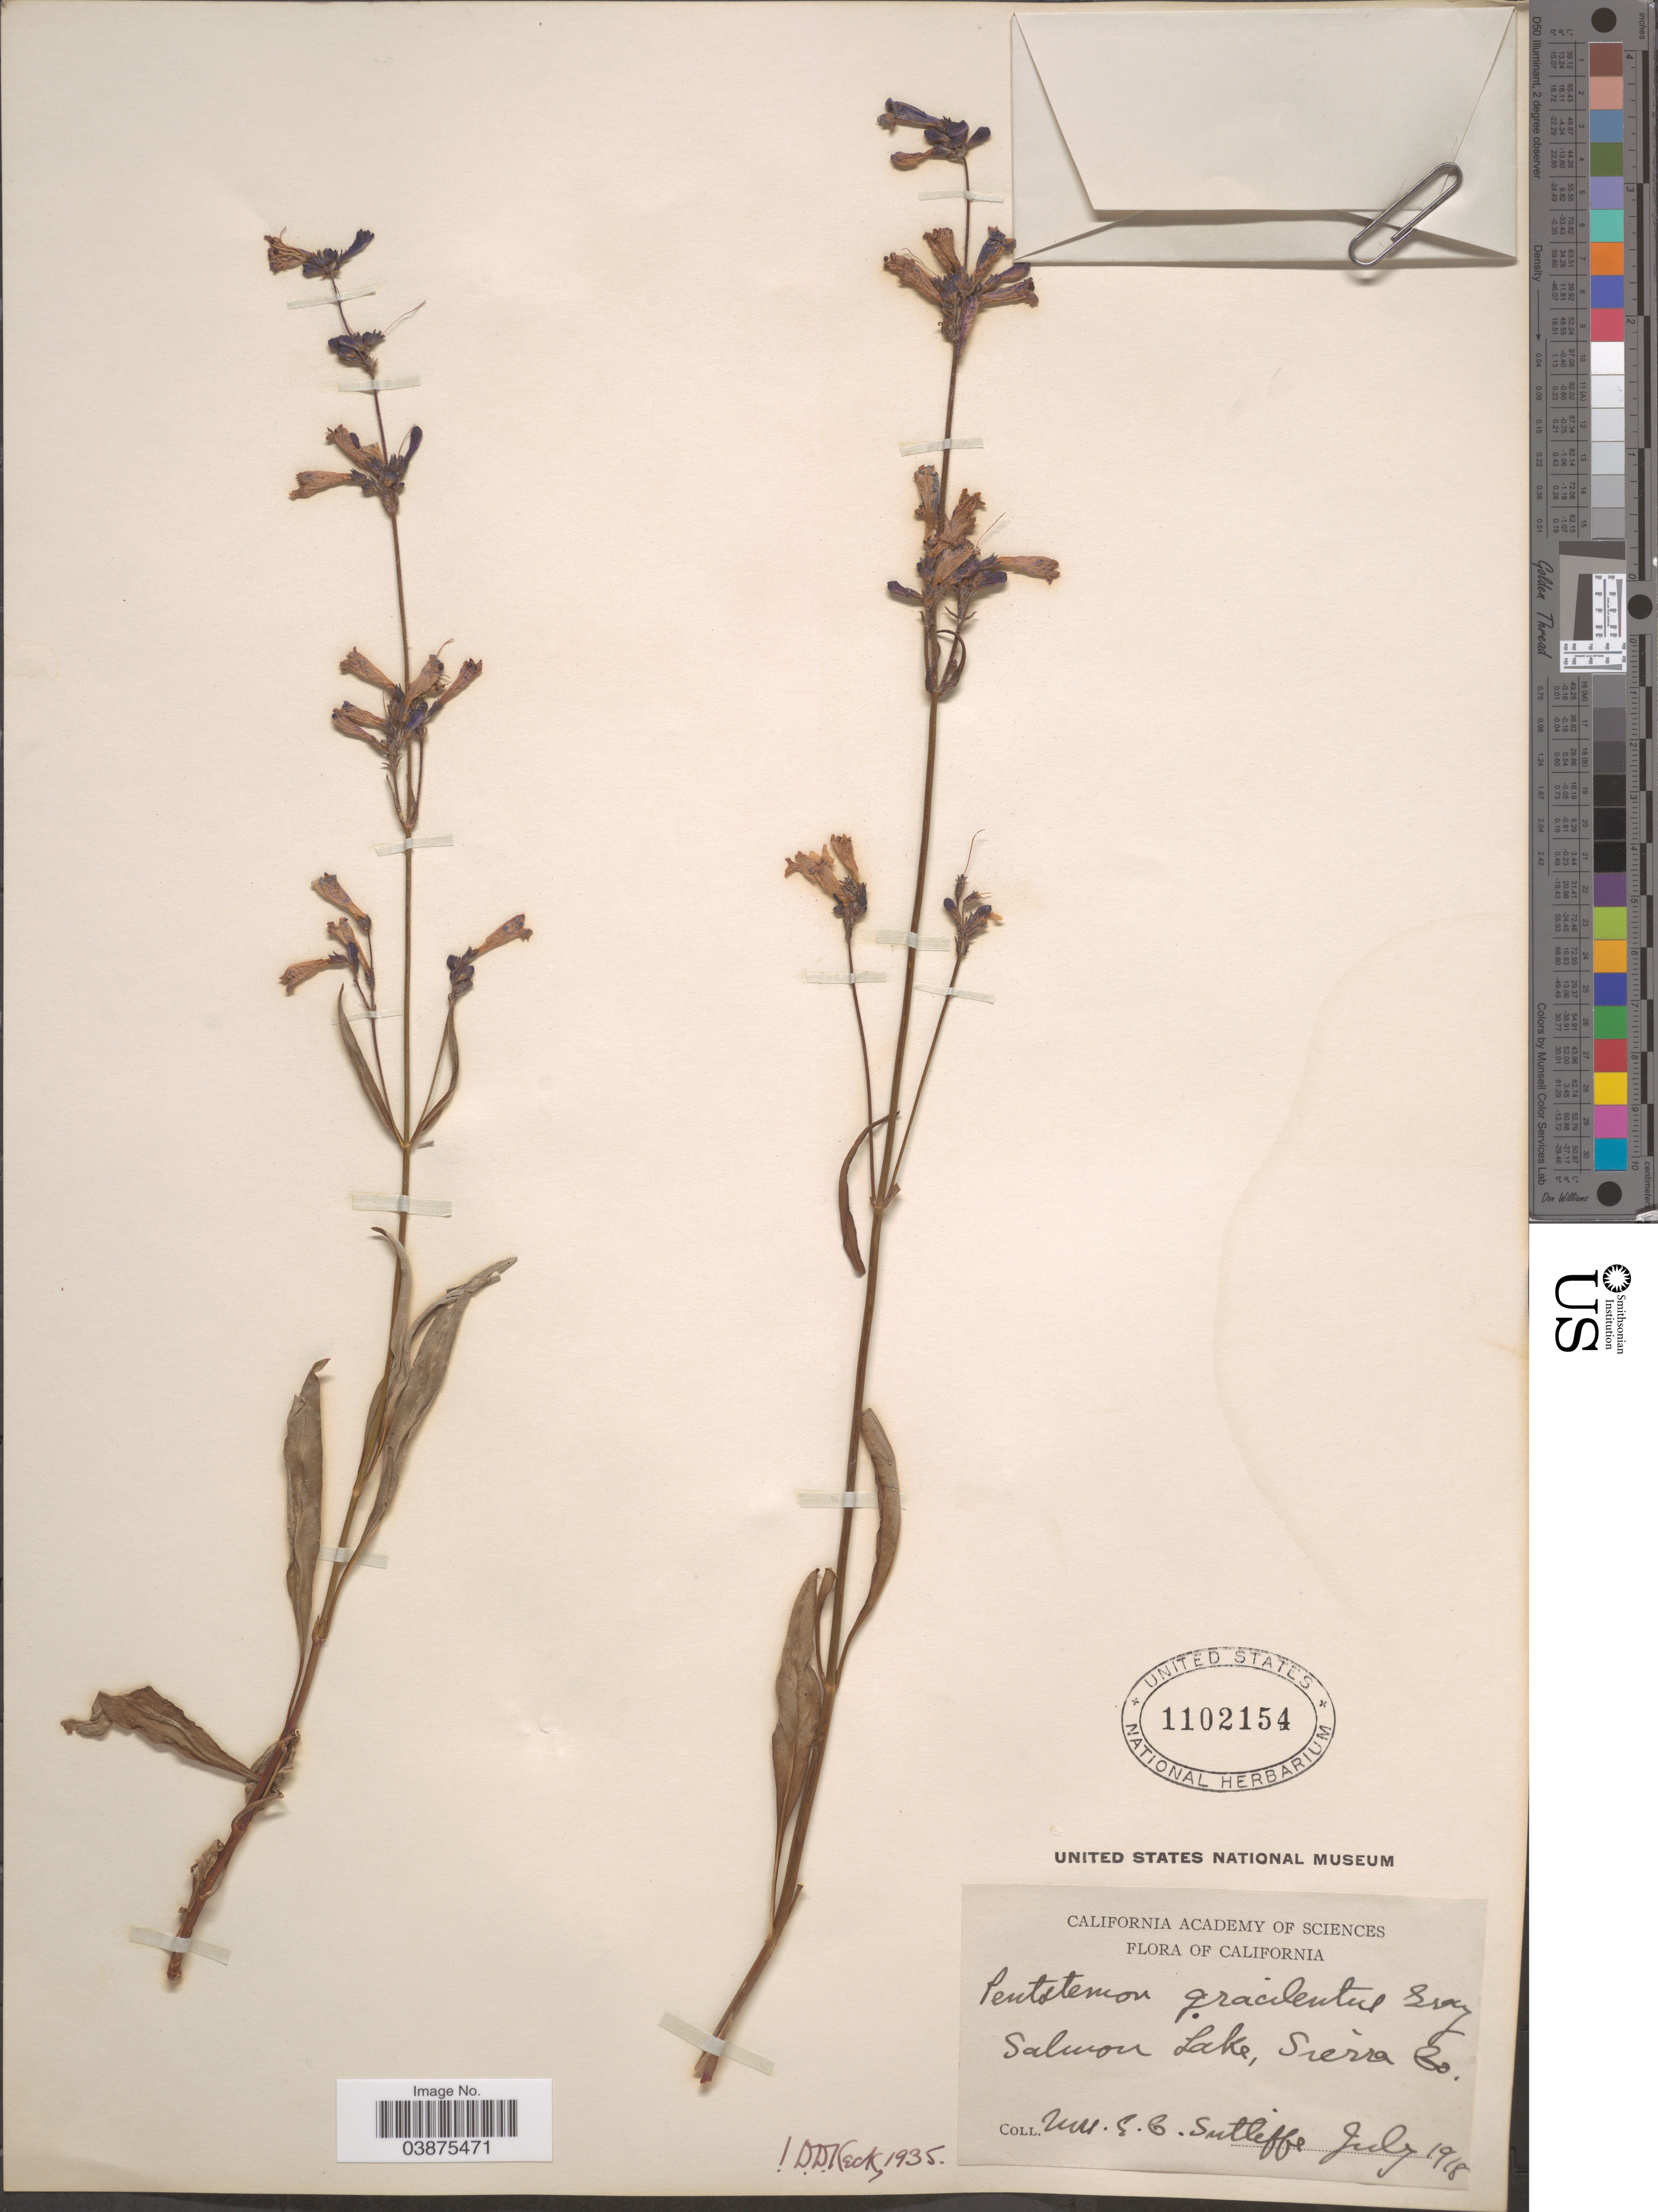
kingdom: Plantae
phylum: Tracheophyta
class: Magnoliopsida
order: Lamiales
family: Plantaginaceae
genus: Penstemon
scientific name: Penstemon gracilentus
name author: A. Gray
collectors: E. Suttiffe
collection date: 1918-07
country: United States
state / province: California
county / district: Sierra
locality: Salmon Lake, Sierra Co.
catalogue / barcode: US 1102154